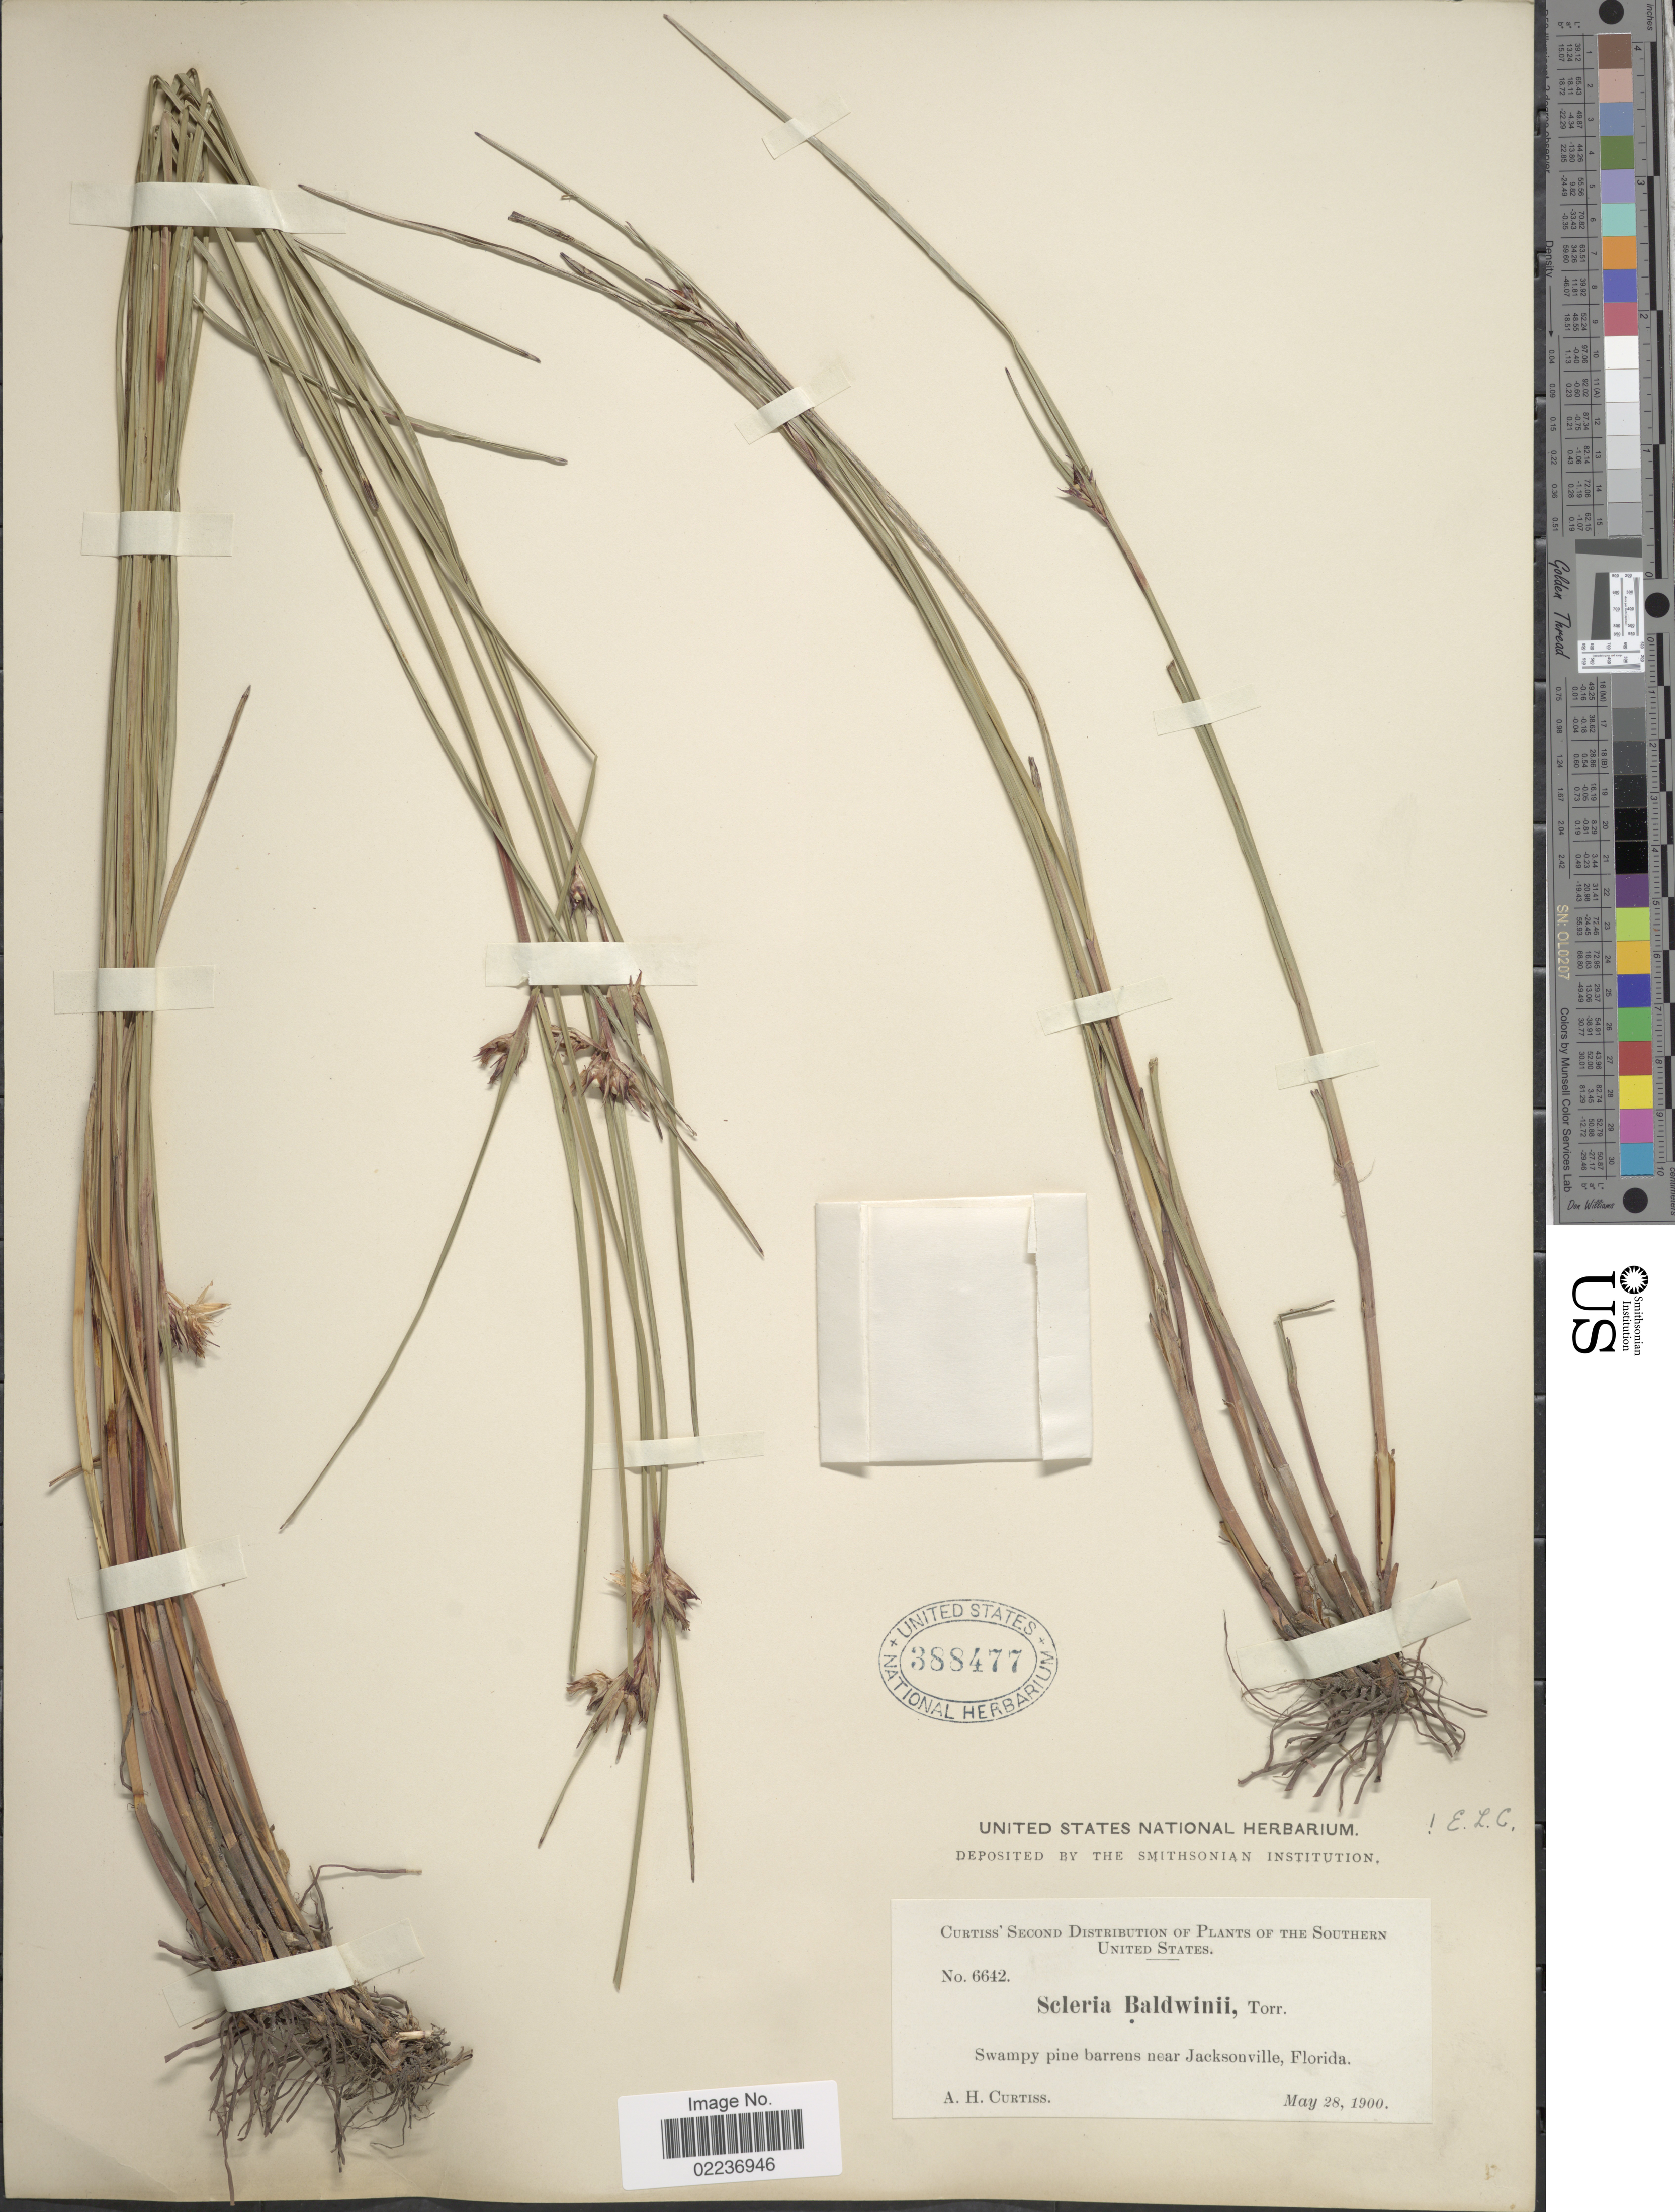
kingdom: Plantae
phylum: Tracheophyta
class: Liliopsida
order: Poales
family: Cyperaceae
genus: Scleria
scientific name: Scleria baldwinii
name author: (Torr.) Steud.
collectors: A. H. Curtiss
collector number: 6642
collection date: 1900-05-28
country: United States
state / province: Florida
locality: Southern United States, swampy pine barrens near Jacksonville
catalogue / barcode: US 388477